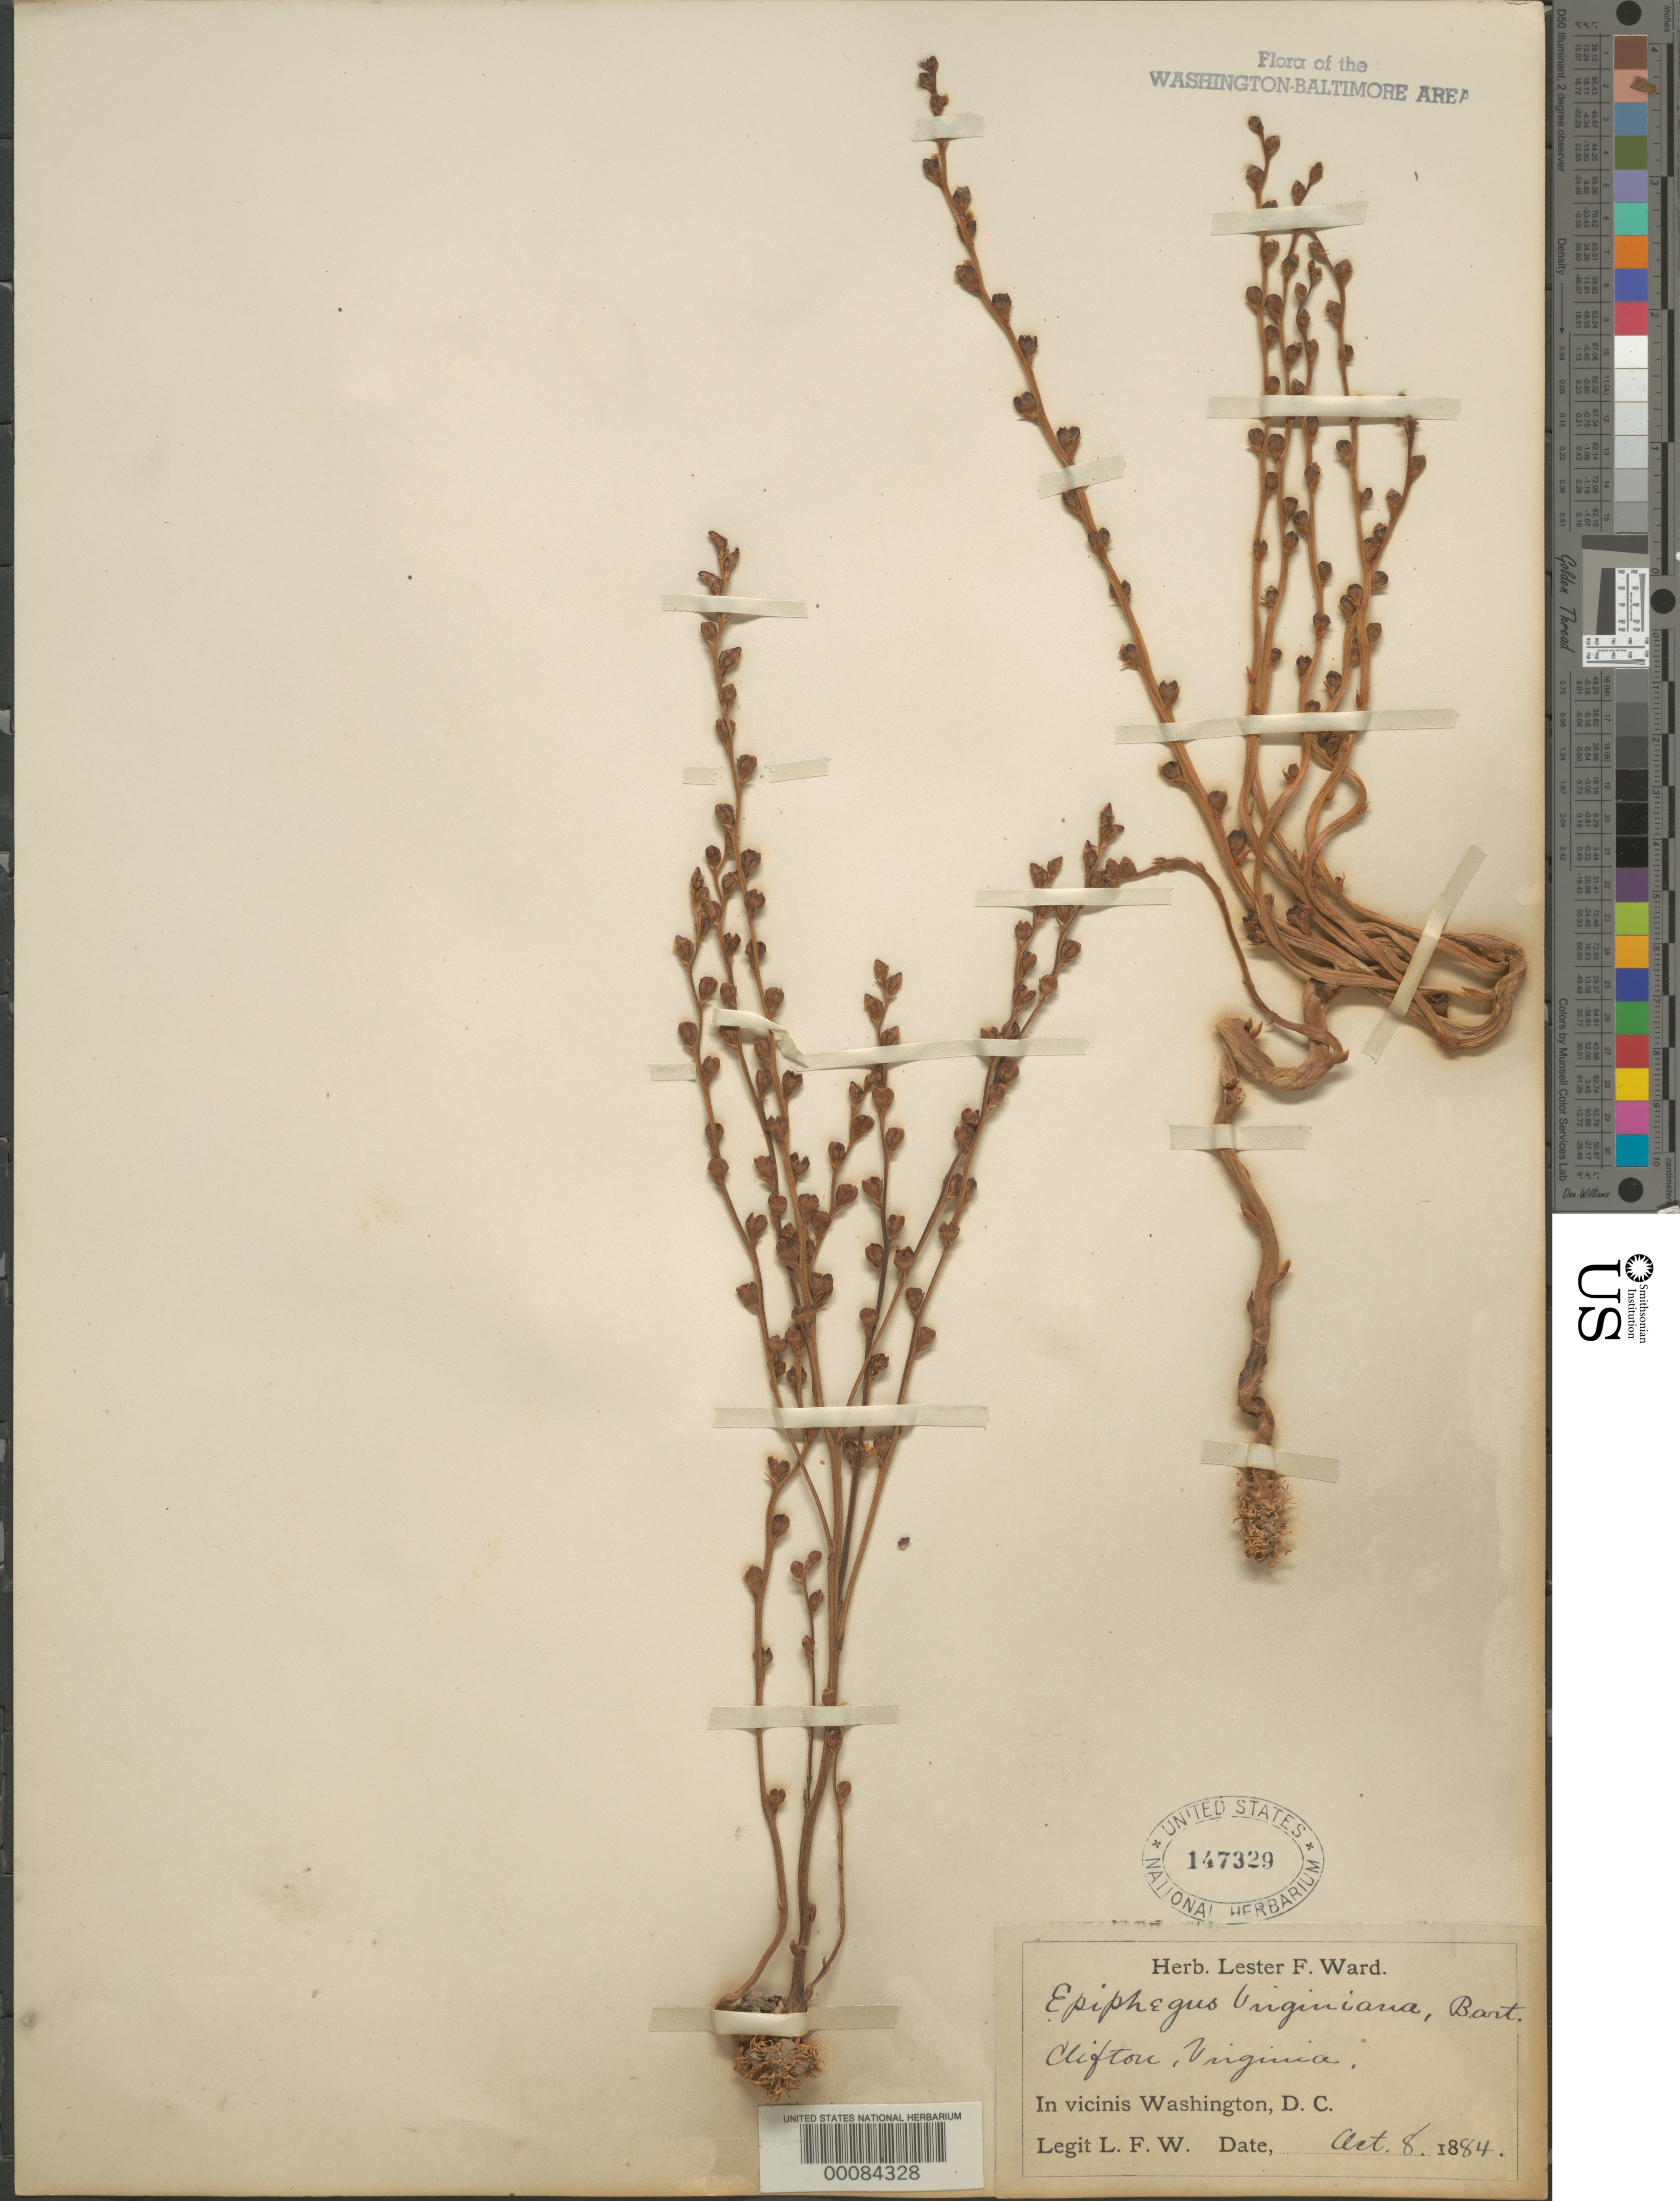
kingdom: Plantae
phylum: Tracheophyta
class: Magnoliopsida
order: Lamiales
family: Orobanchaceae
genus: Epifagus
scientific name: Epifagus virginiana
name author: (L.) W.P.C. Barton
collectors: L. F. Ward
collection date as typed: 08 Oct 1884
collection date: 1884-10-08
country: United States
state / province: Virginia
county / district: Fairfax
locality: Clifton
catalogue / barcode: US 147329